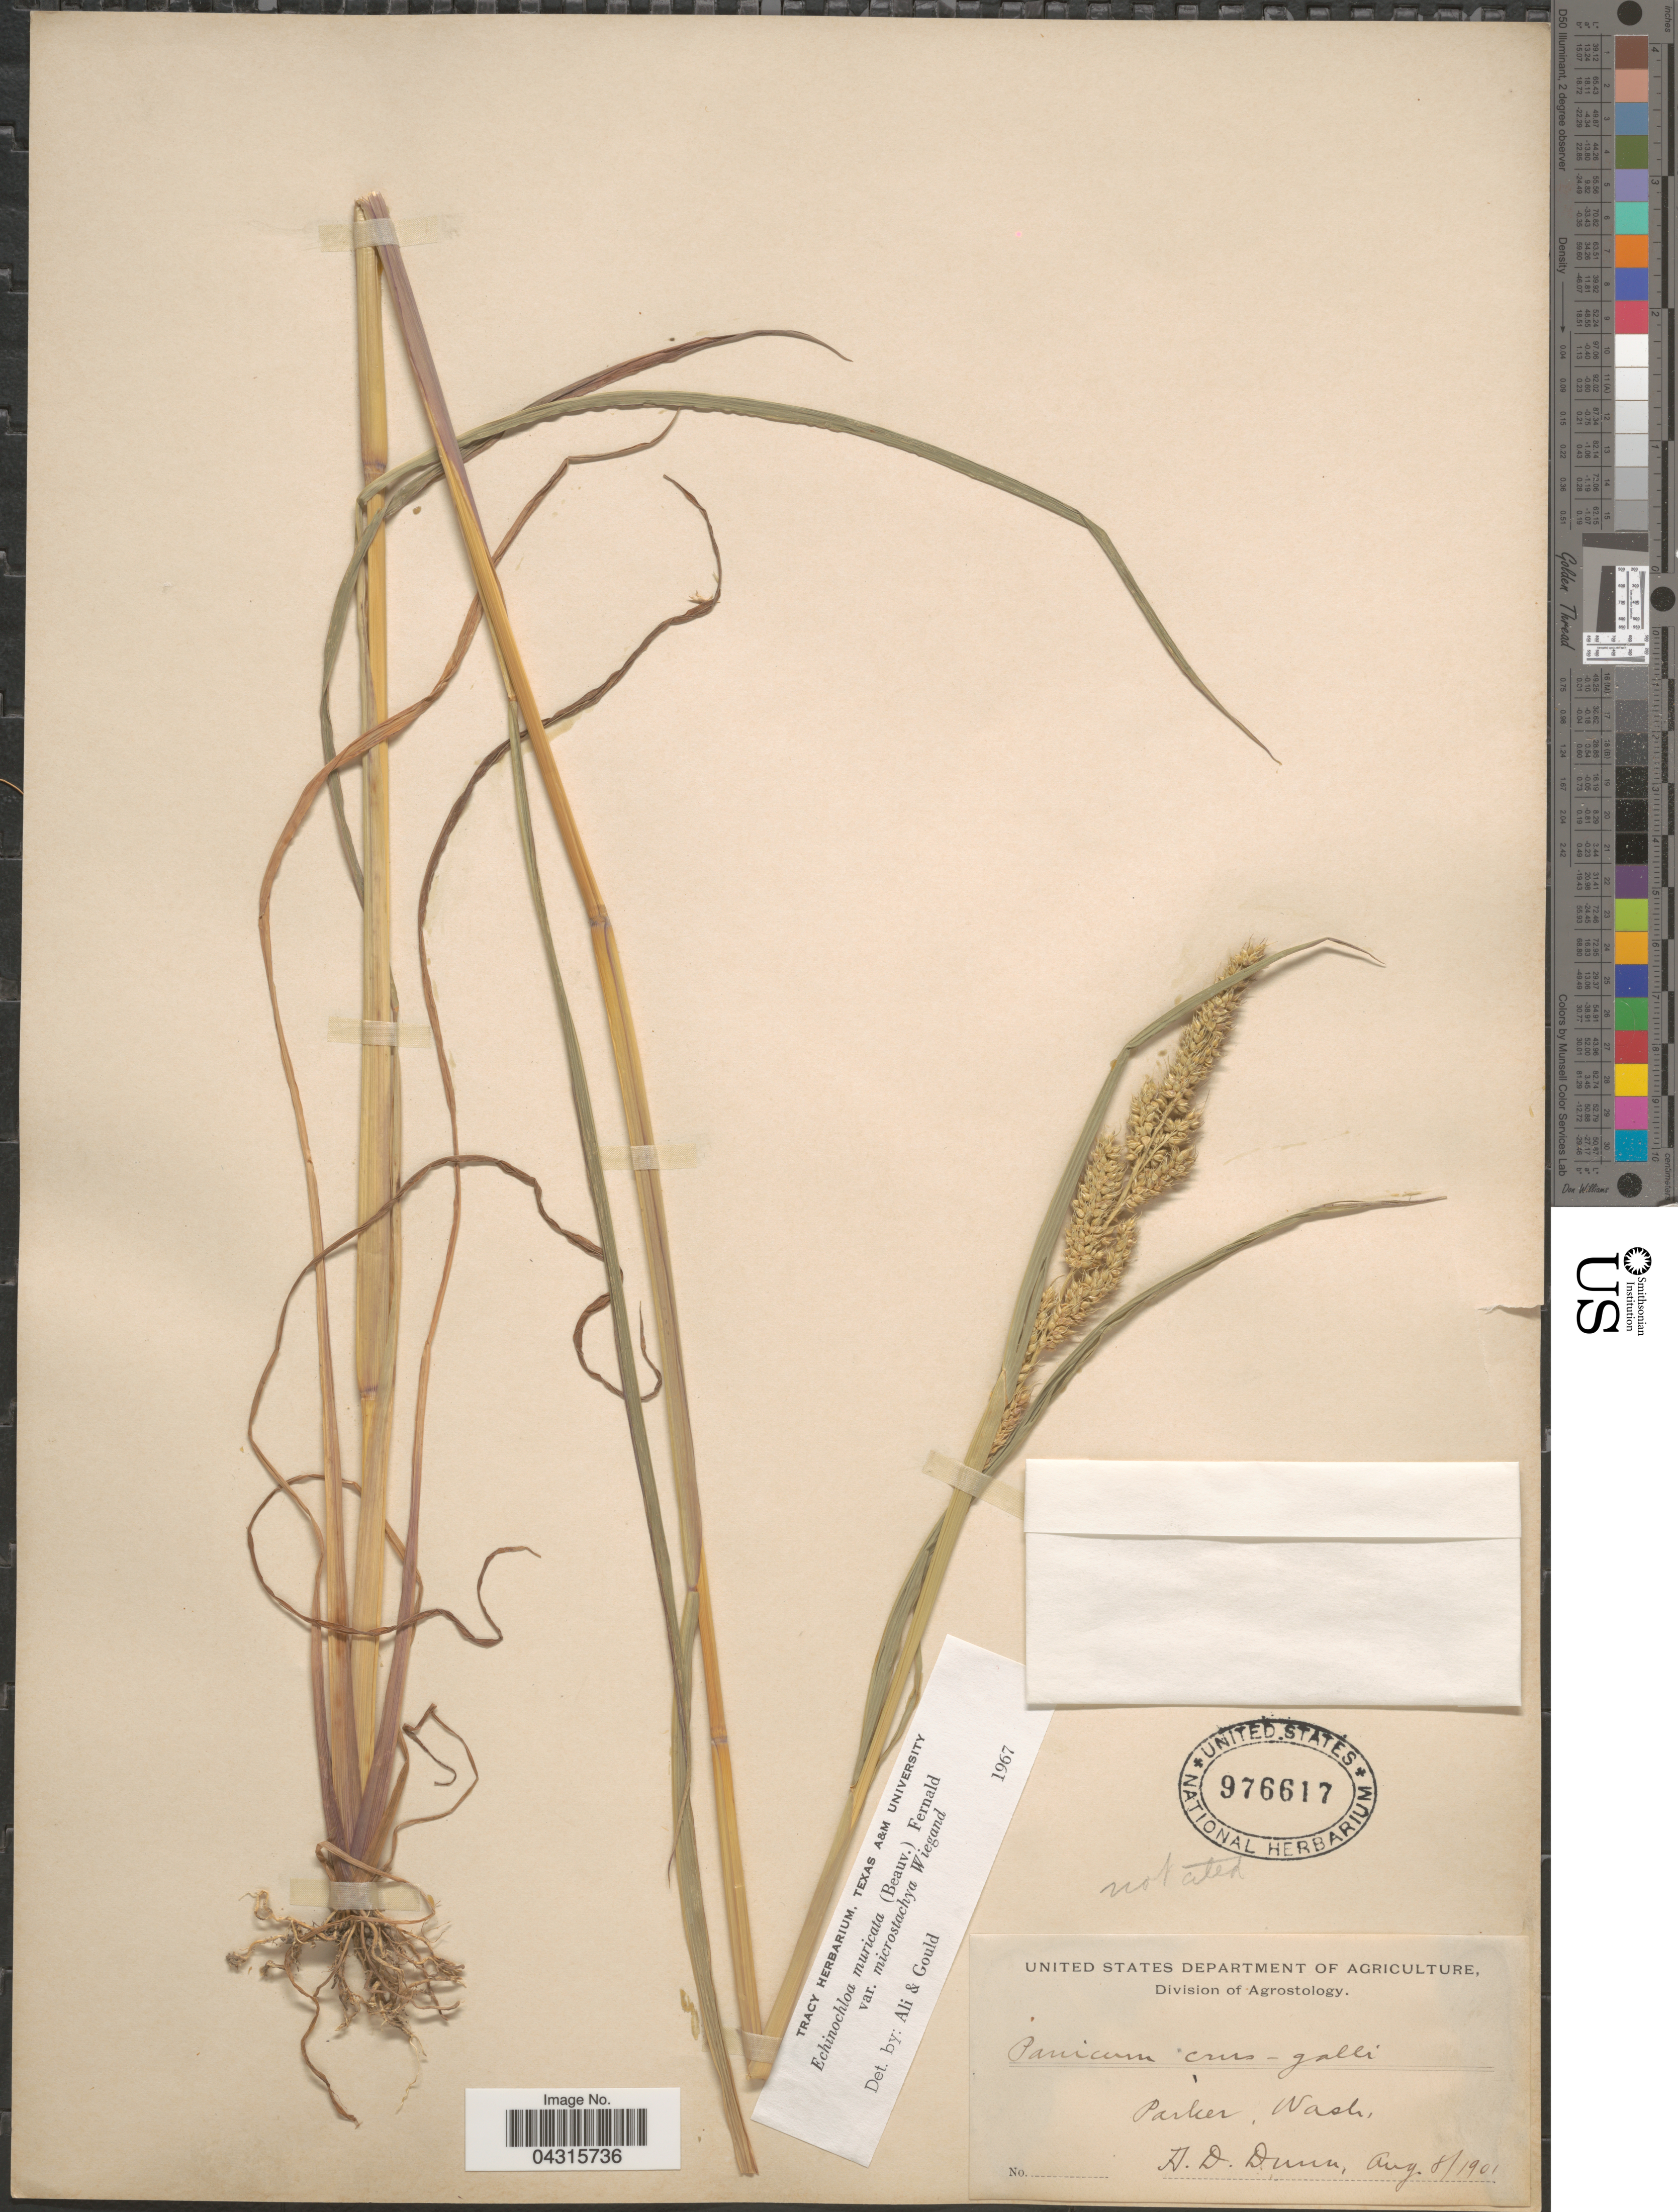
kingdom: Plantae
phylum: Tracheophyta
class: Liliopsida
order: Poales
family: Poaceae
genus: Echinochloa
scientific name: Echinochloa muricata var. microstachya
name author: Wiegand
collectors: D. D. Dunn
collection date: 1901-08-08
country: United States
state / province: Washington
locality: Parker.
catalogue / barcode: US 976617